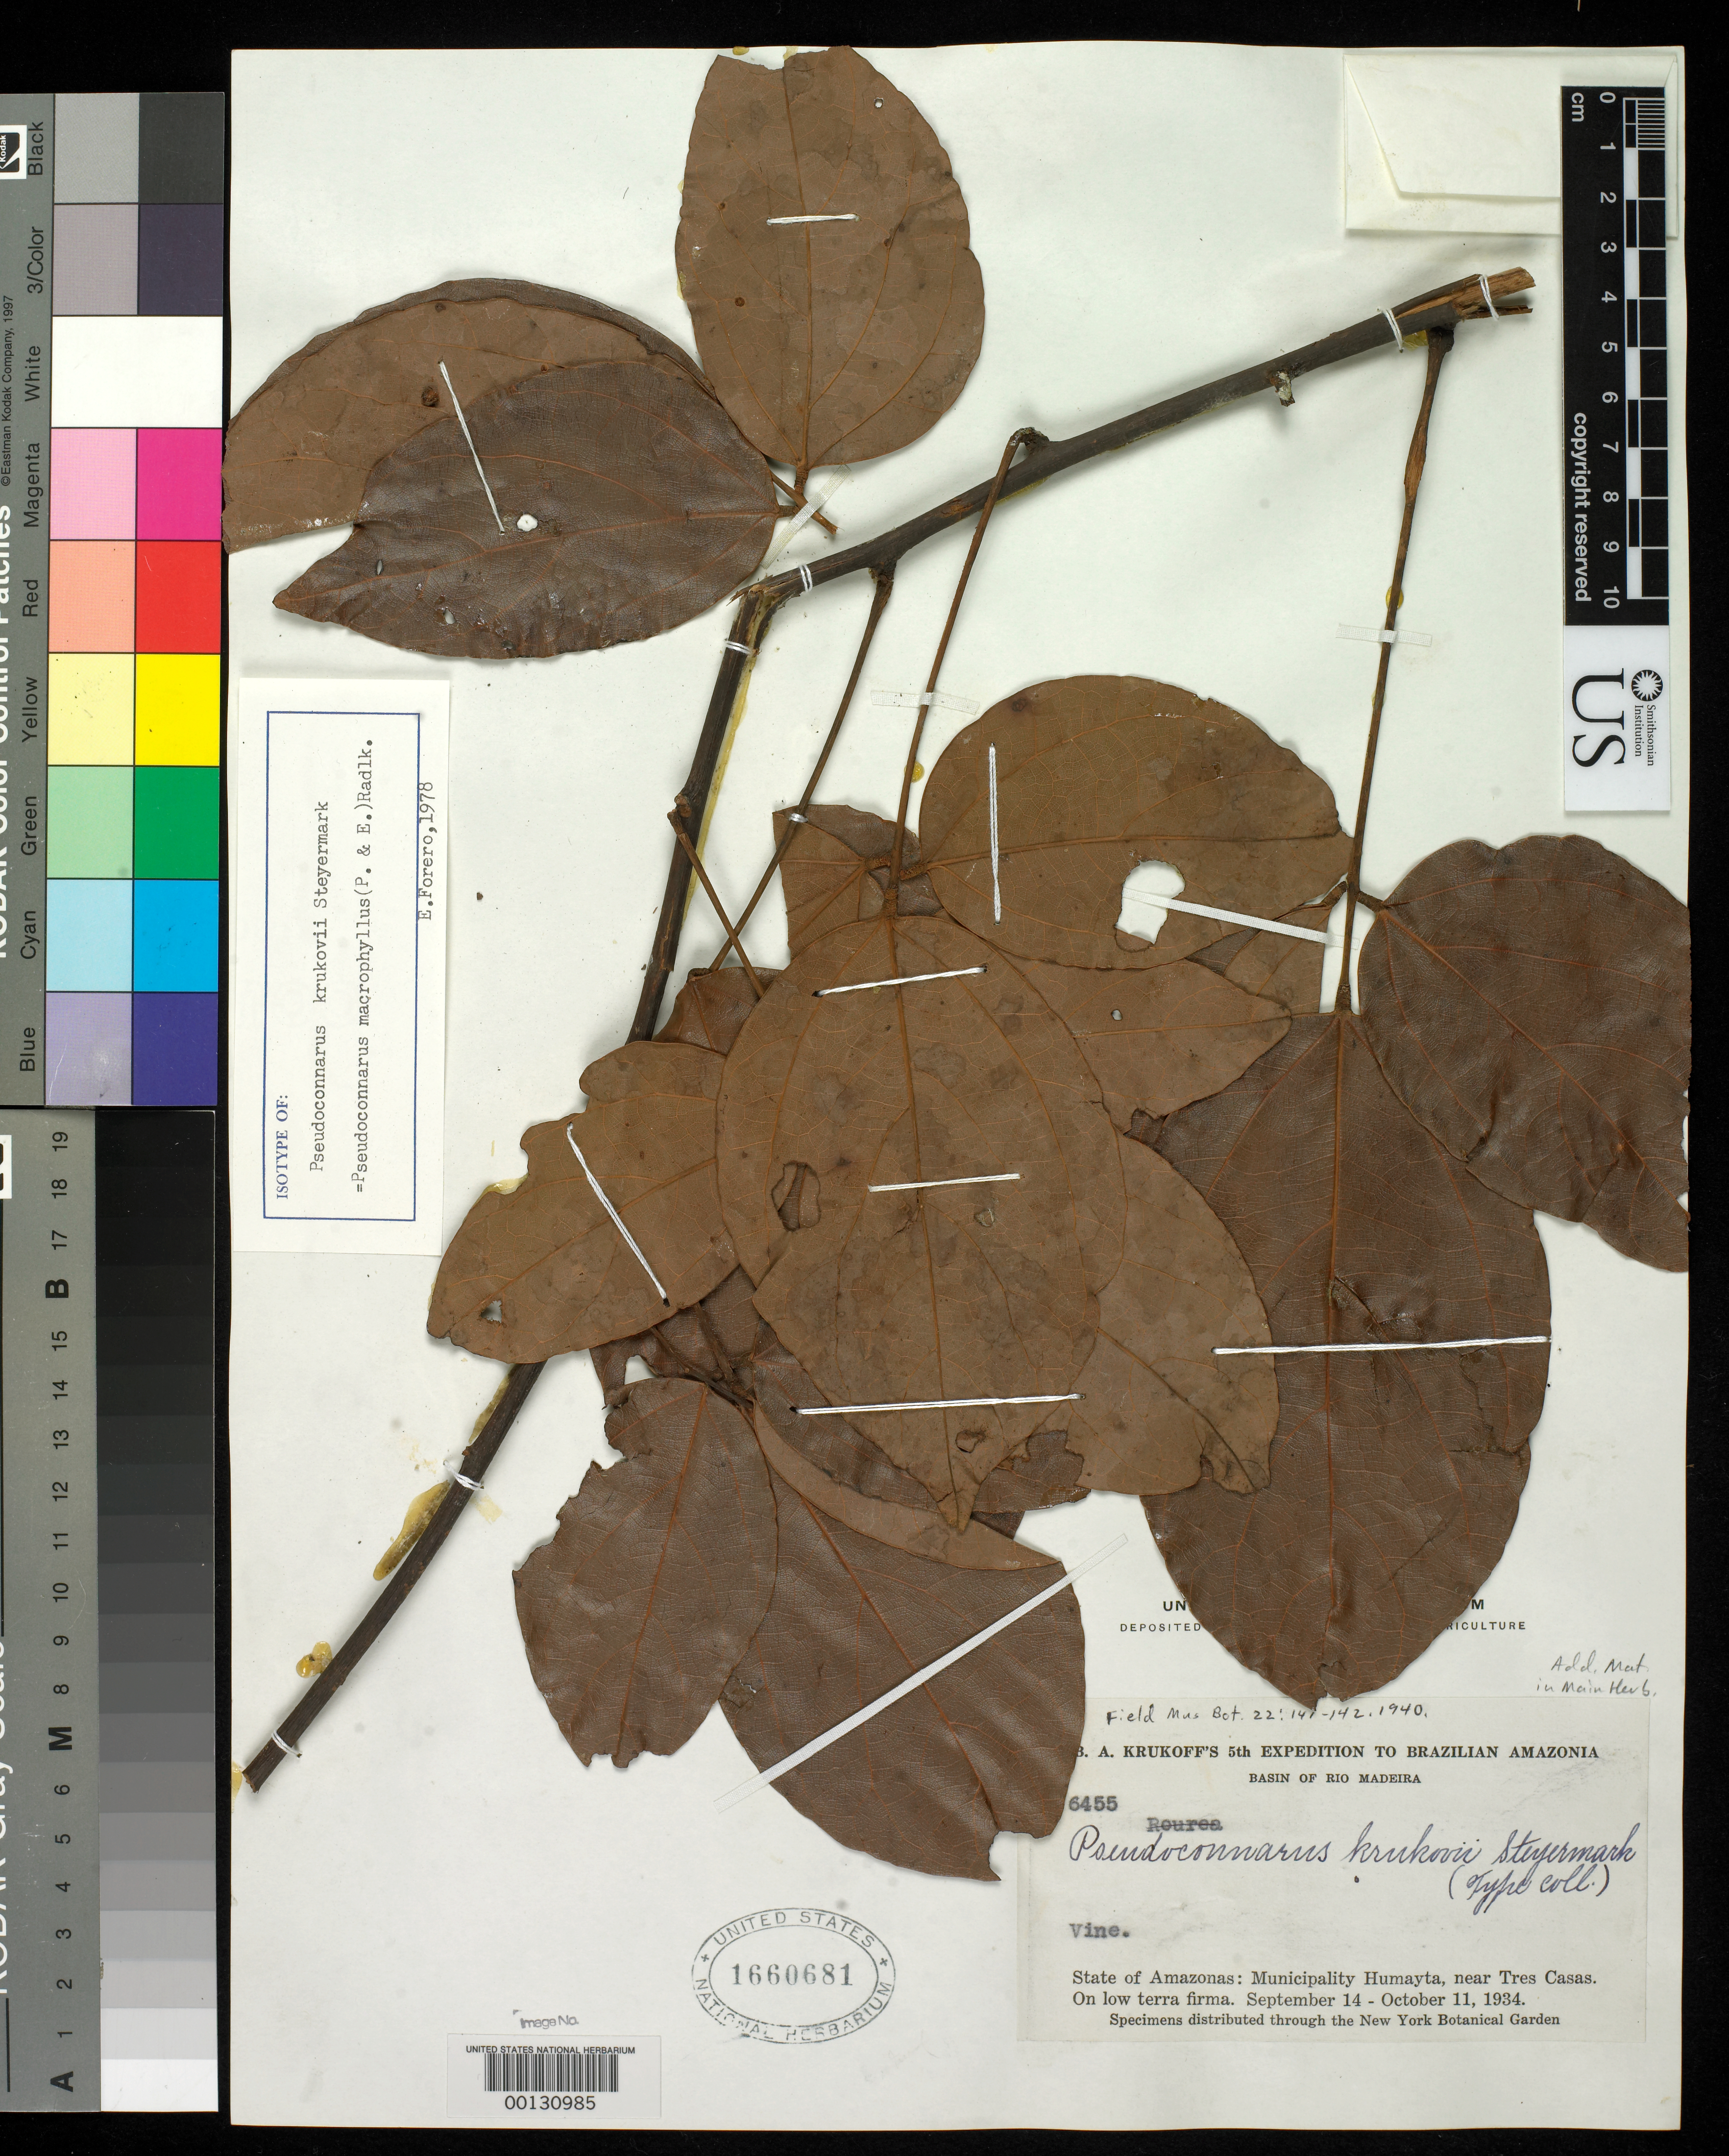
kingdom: Plantae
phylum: Tracheophyta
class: Magnoliopsida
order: Oxalidales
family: Connaraceae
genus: Pseudoconnarus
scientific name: Pseudoconnarus krukovii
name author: Steyerm.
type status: Isotype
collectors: B. A. Krukoff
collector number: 6455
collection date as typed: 14 Sep 1934 to 11 Oct 1934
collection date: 1934-09-14/1934-10-11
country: Brazil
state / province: Amazonas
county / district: Humaitá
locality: Near Tres Casas.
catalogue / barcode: US 1660681